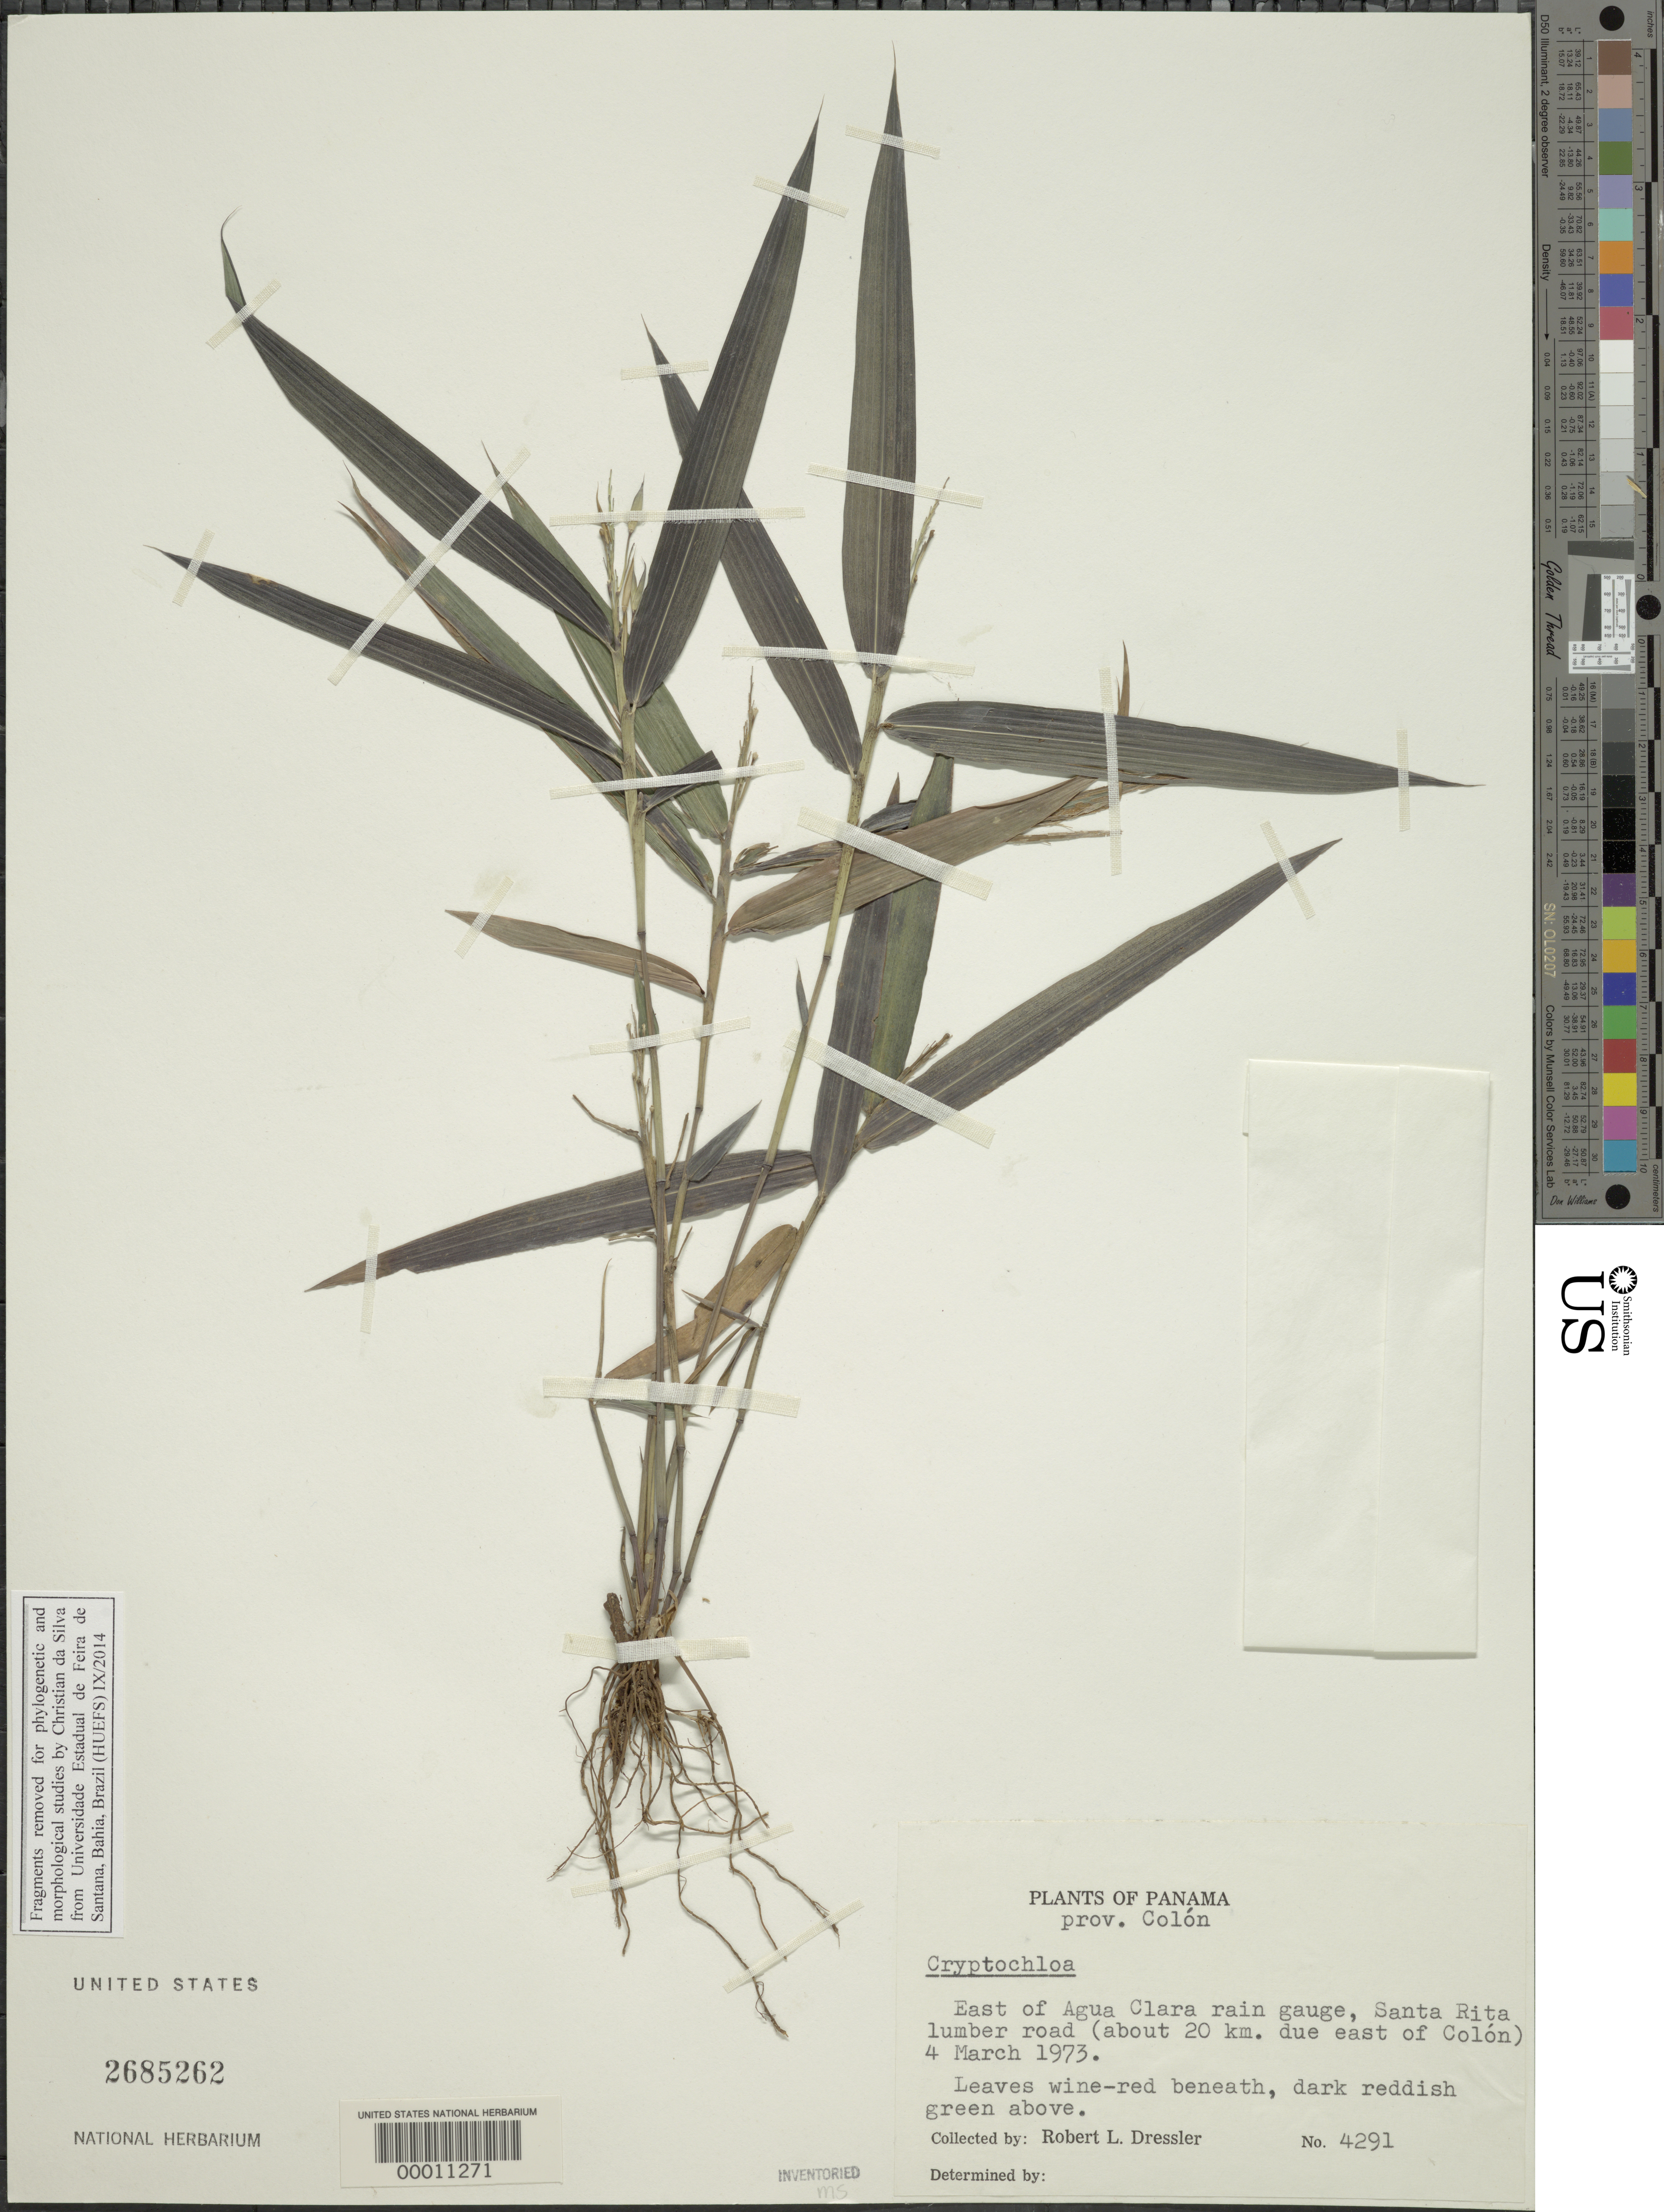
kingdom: Plantae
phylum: Tracheophyta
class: Liliopsida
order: Poales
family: Poaceae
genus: Cryptochloa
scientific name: Cryptochloa dressleri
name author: Soderstr.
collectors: R. Dressler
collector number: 4291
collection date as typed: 04 Mar 1973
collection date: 1973-03-04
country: Panama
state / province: Colón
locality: Agua Clara rain gauge, Santa Rita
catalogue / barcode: US 2685262